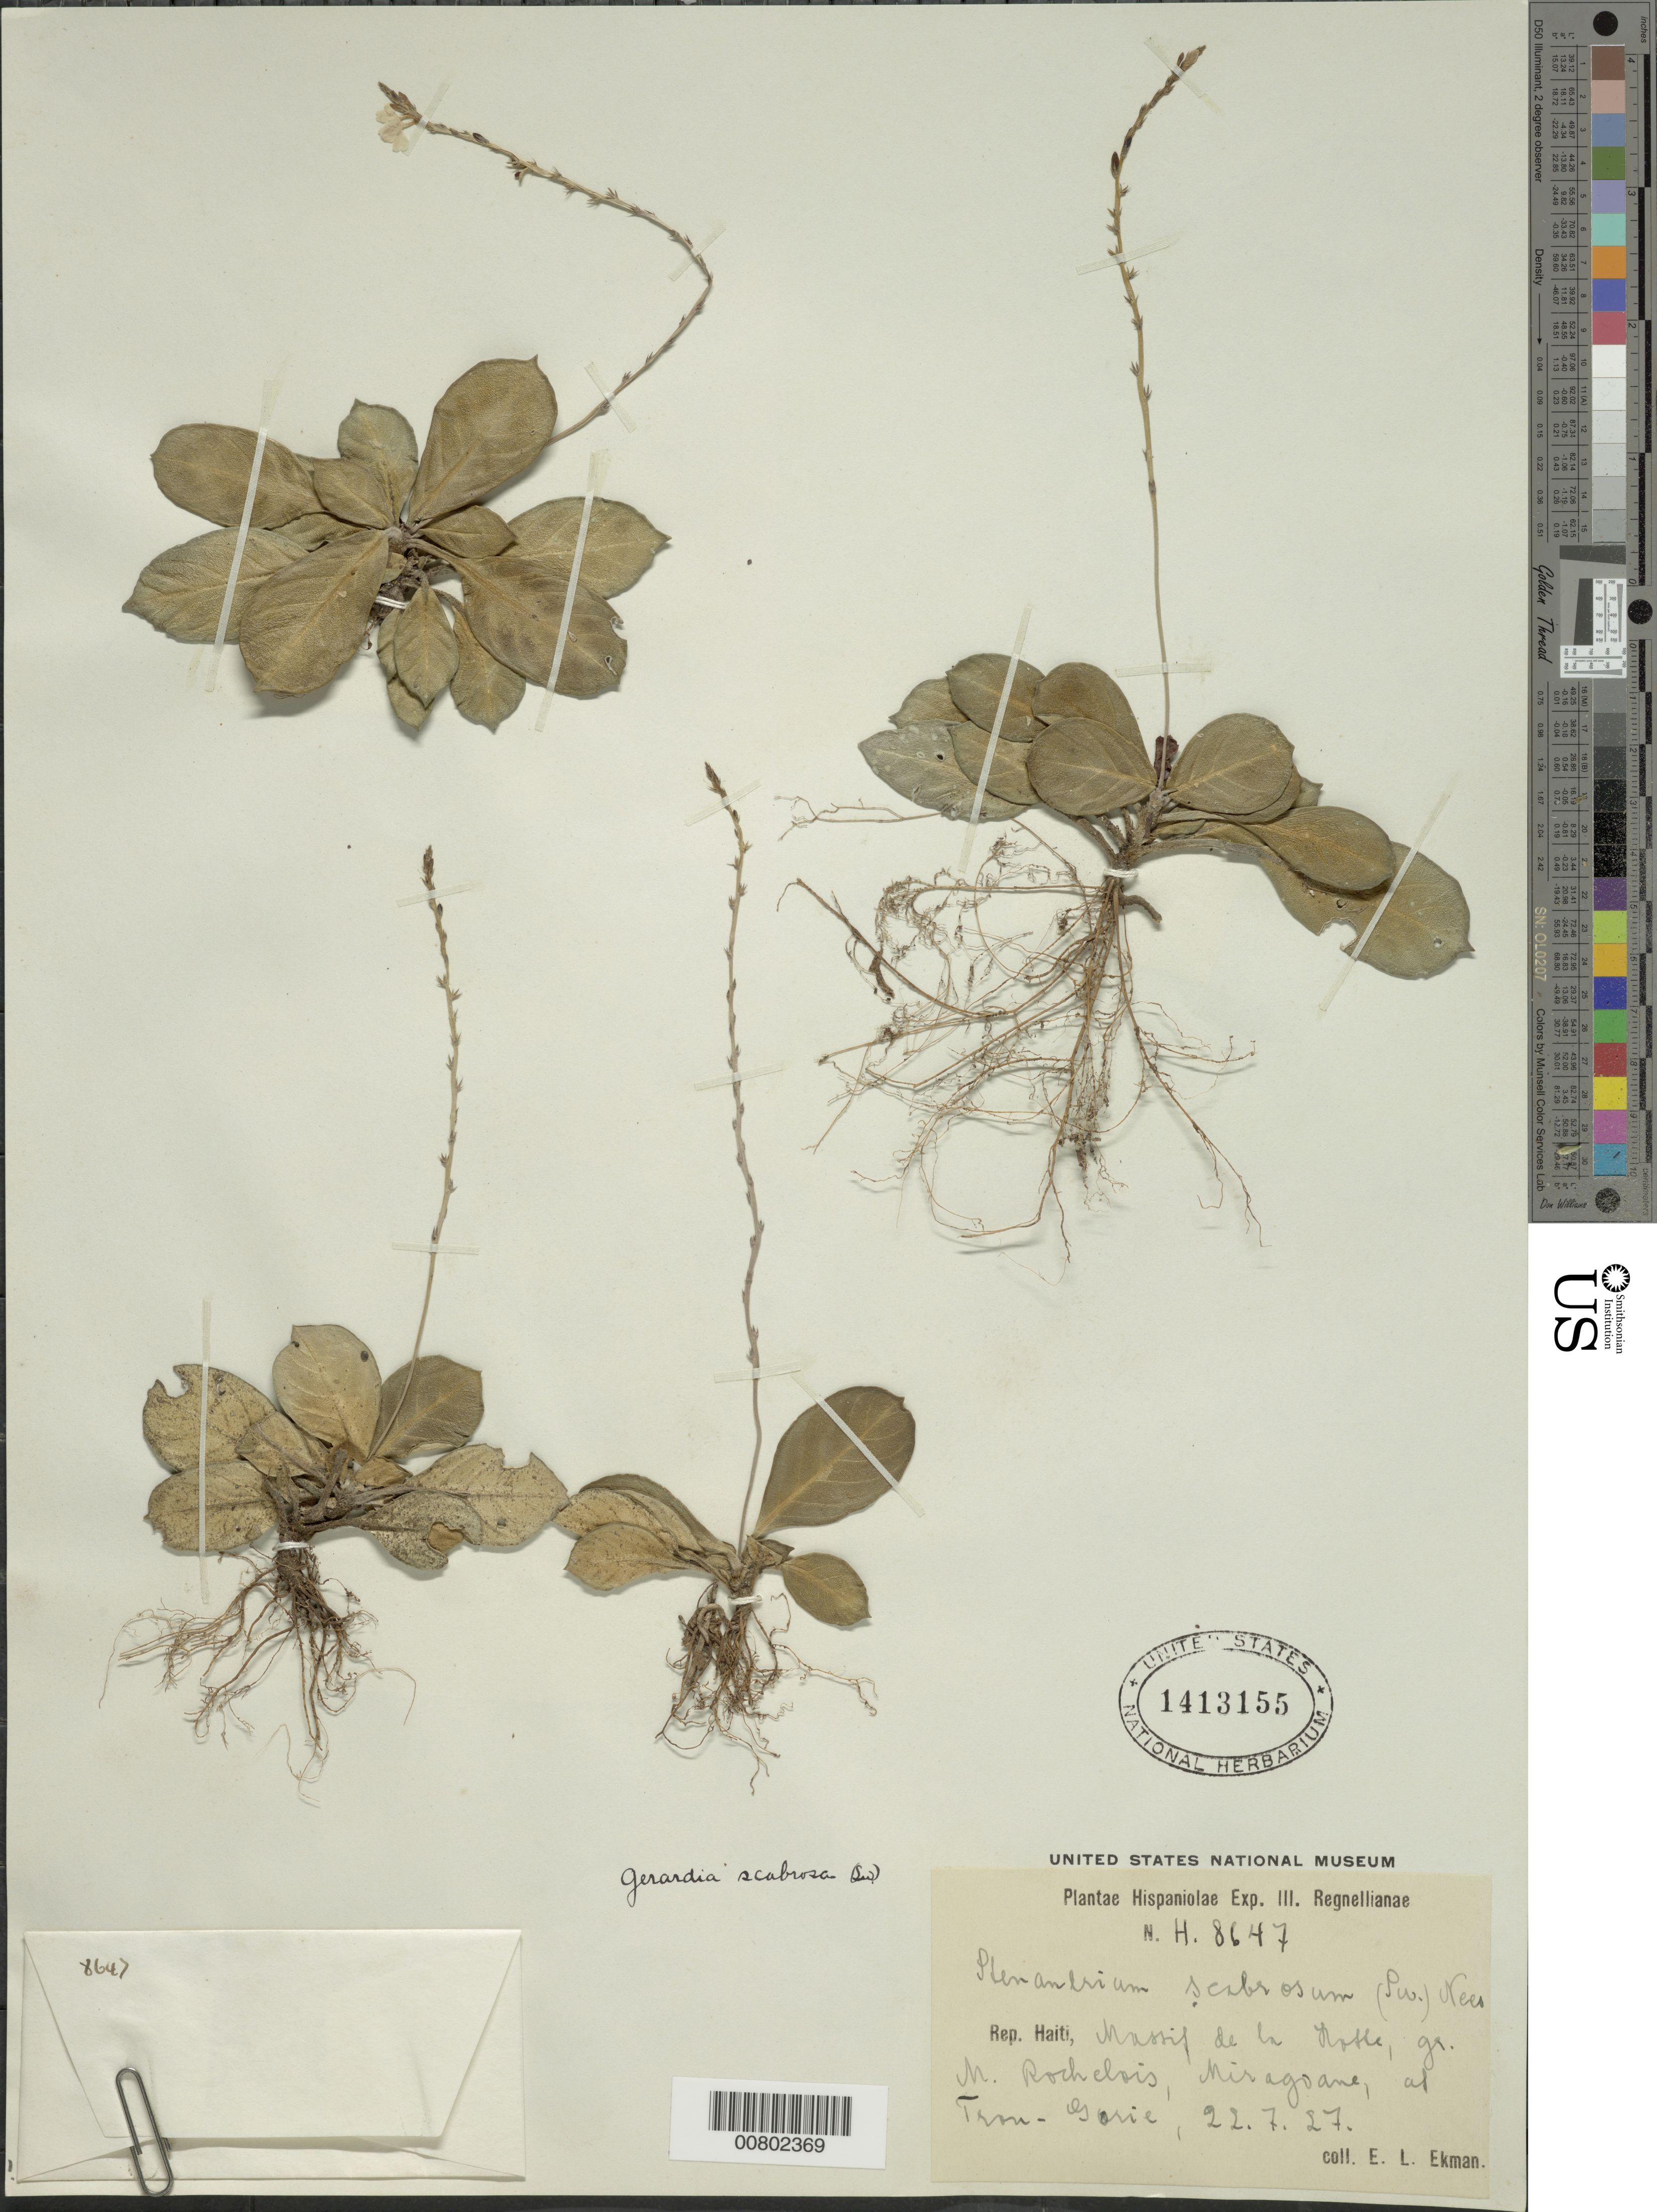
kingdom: Plantae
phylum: Tracheophyta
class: Magnoliopsida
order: Lamiales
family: Acanthaceae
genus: Stenandrium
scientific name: Stenandrium scabrosum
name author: (Sw.) Nees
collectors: E. L. Ekman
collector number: H 8647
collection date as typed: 22 Jul 1927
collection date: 1927-07-22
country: Haiti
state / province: Ouest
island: Hispaniola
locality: Massif de la Hotte, Gr. M. Rochelois, Miragoane at Trois-Gorie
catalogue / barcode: US 1413155